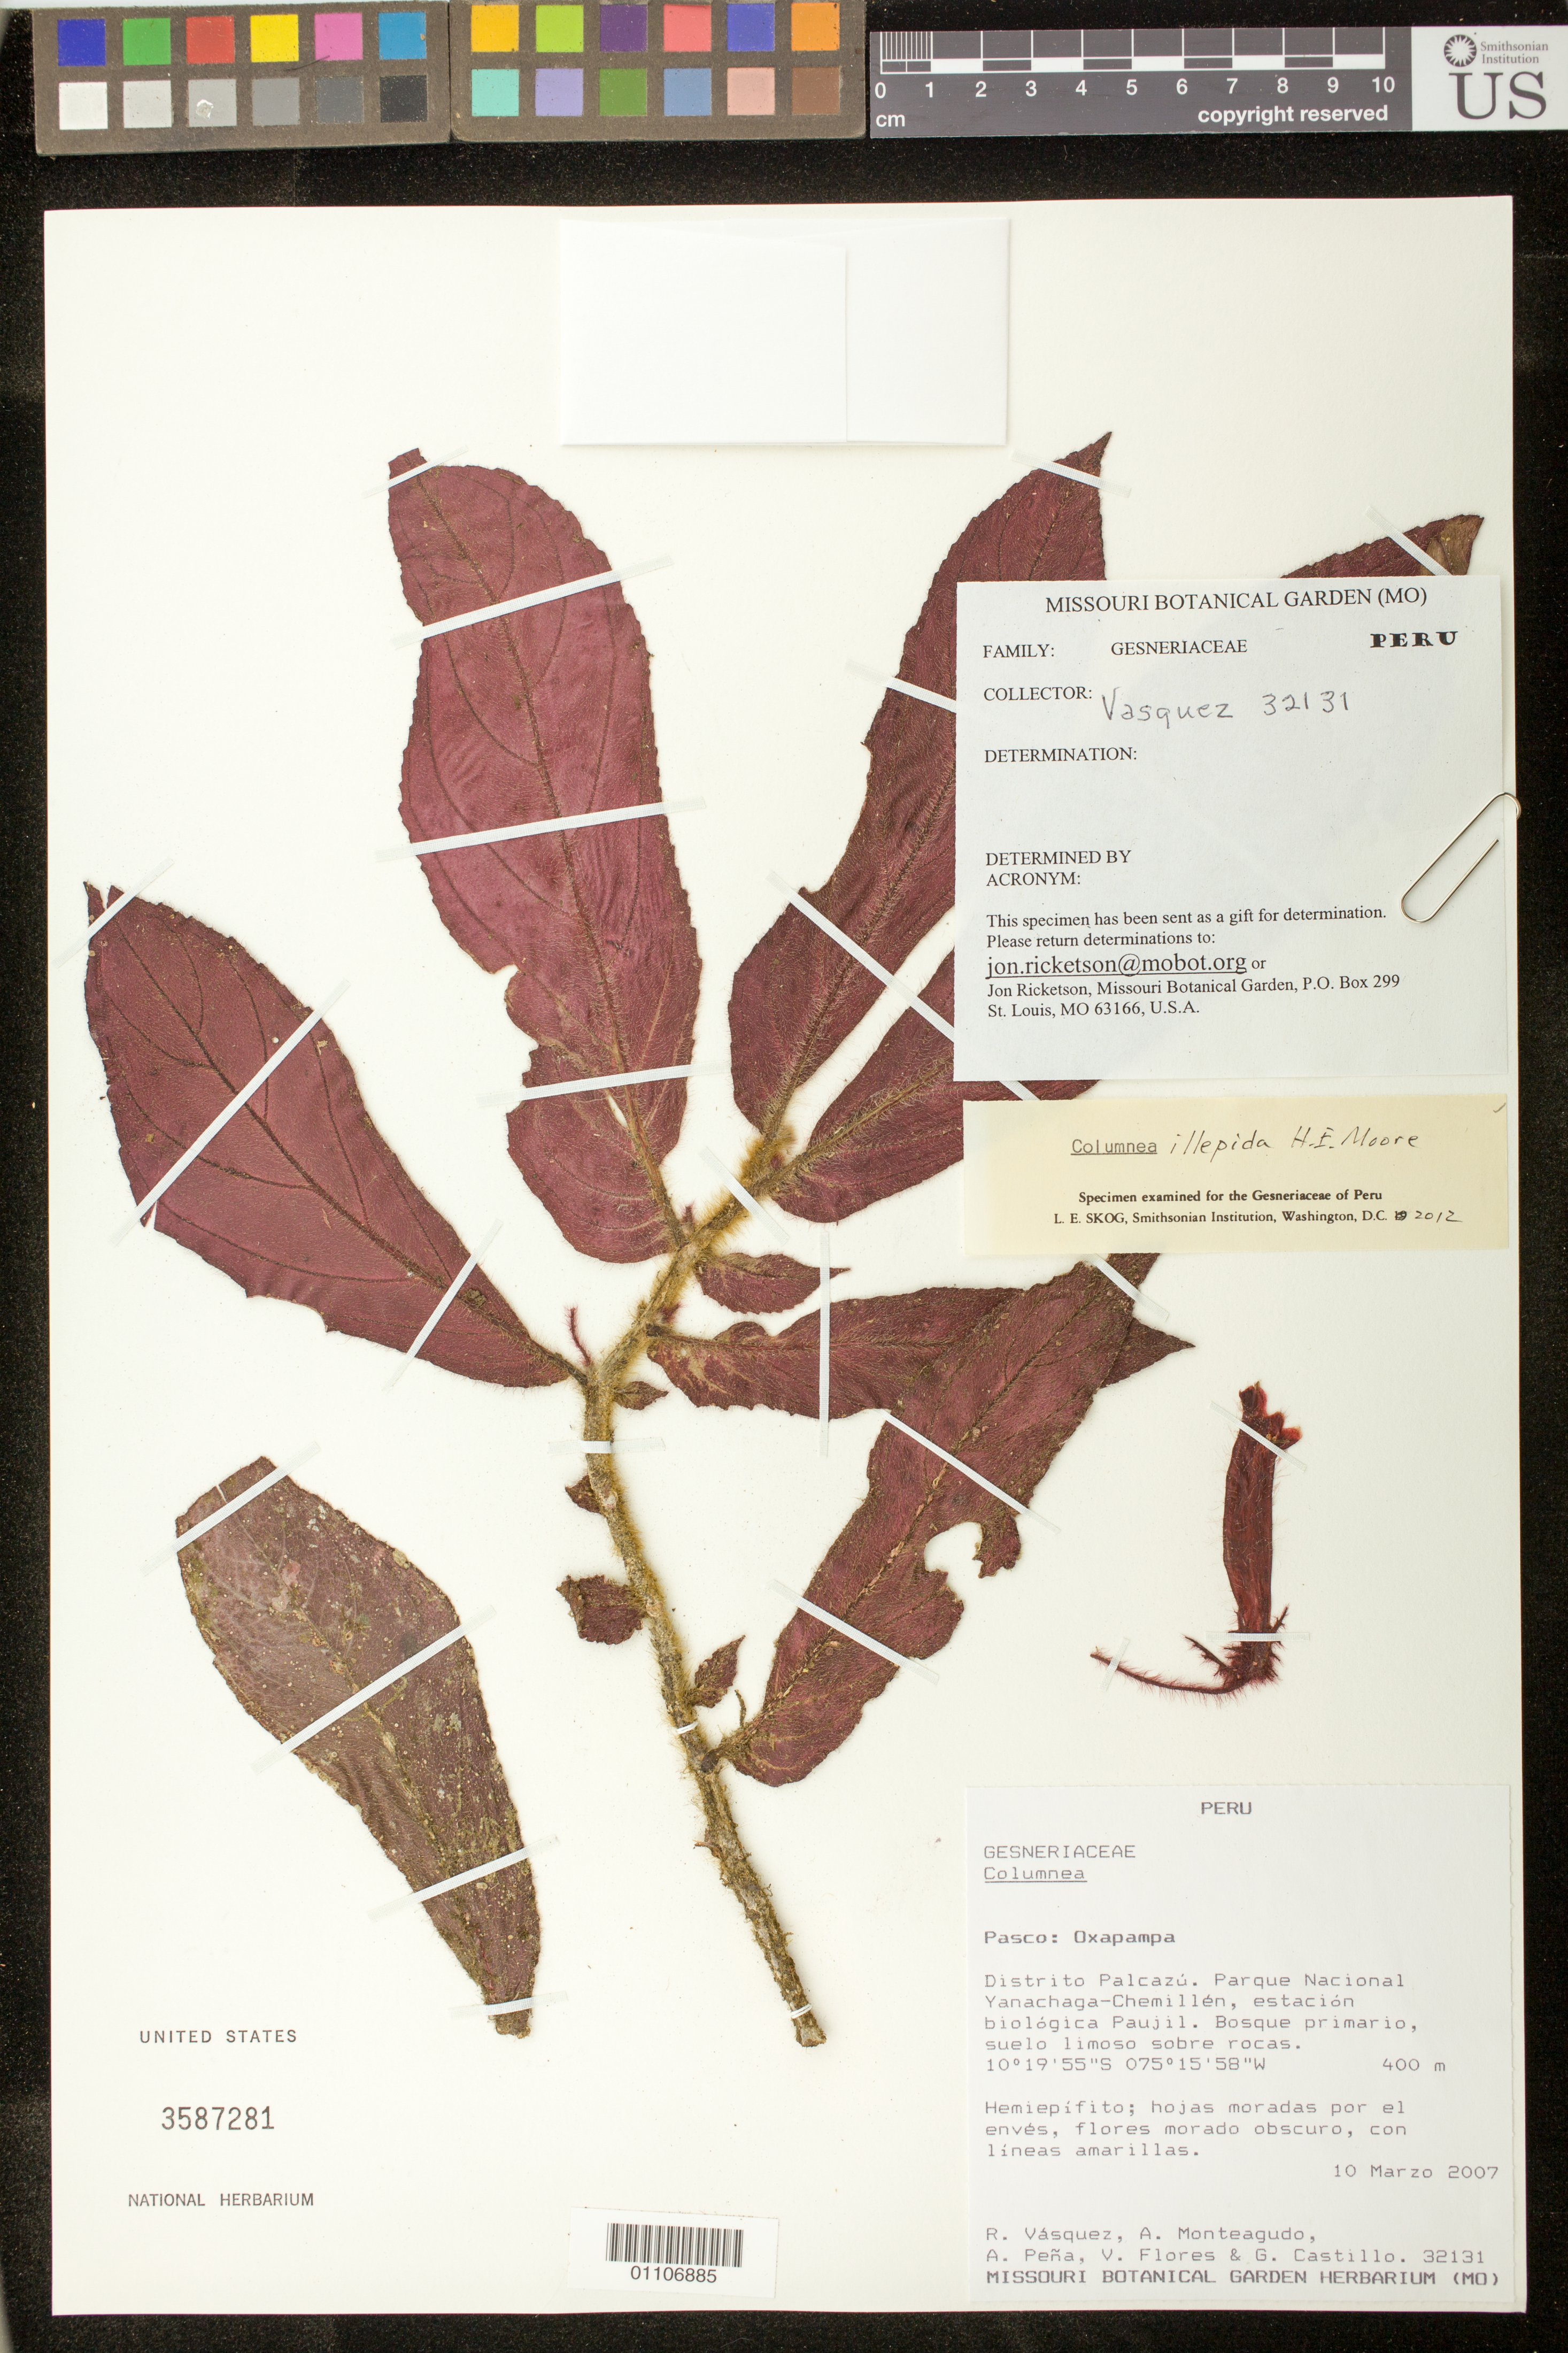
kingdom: Plantae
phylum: Tracheophyta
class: Magnoliopsida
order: Lamiales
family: Gesneriaceae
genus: Columnea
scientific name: Columnea illepida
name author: H.E. Moore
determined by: Skog, Laurence E.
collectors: R. Vásquez, A. Monteagudo, A. Pena, V. Flores & G. Castillo C.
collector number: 32131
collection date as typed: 10 Mar 2007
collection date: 2007-03-10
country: Peru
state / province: Pasco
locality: Oxapampa: Distrito Palcazu. Parque Nacional Yanachaga-Chemillen, estacion biologica Paujil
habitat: Bosque primario, suelo limoso sobre rocas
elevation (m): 400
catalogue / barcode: US 3587281